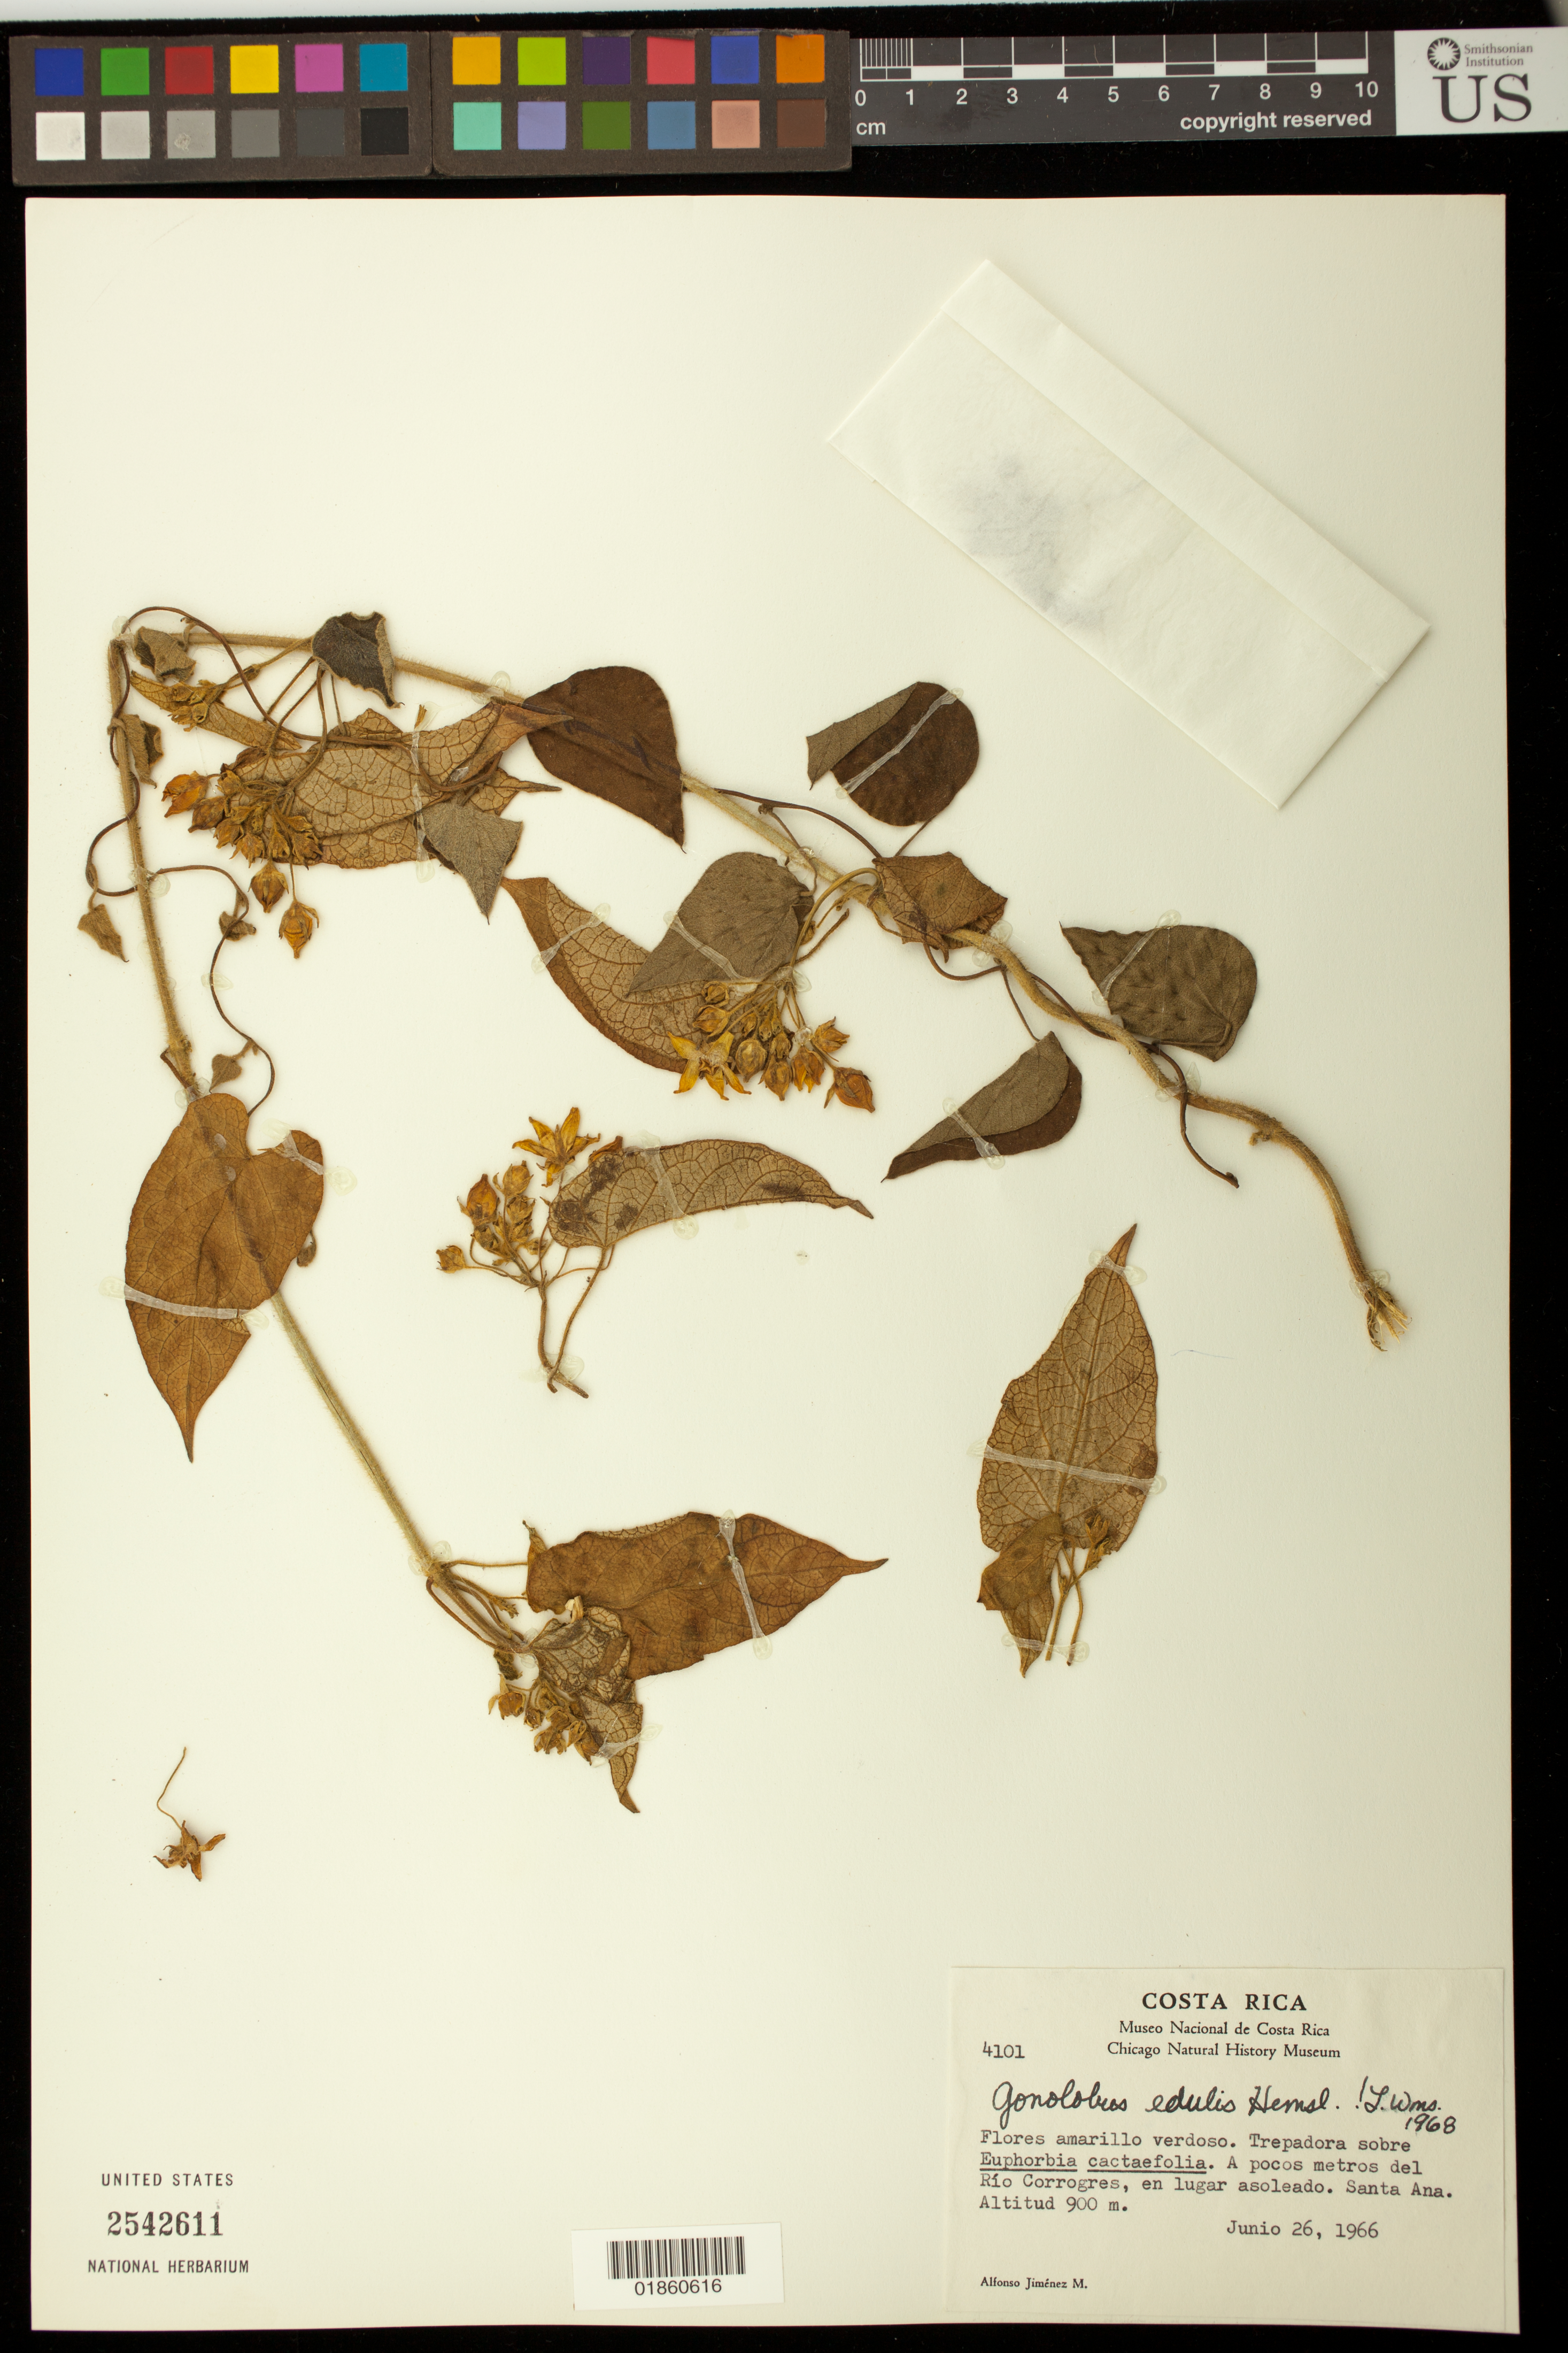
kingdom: Plantae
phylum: Tracheophyta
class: Magnoliopsida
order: Gentianales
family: Apocynaceae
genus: Gonolobus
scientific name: Gonolobus edulis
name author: Hemsl.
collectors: A. Jiménez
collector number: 4101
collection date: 1966-06-26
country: Costa Rica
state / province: San José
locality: A pocos metros del Rio Corrogres, en lugar asoleado. Santa Ana.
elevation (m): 900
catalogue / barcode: US 2542611